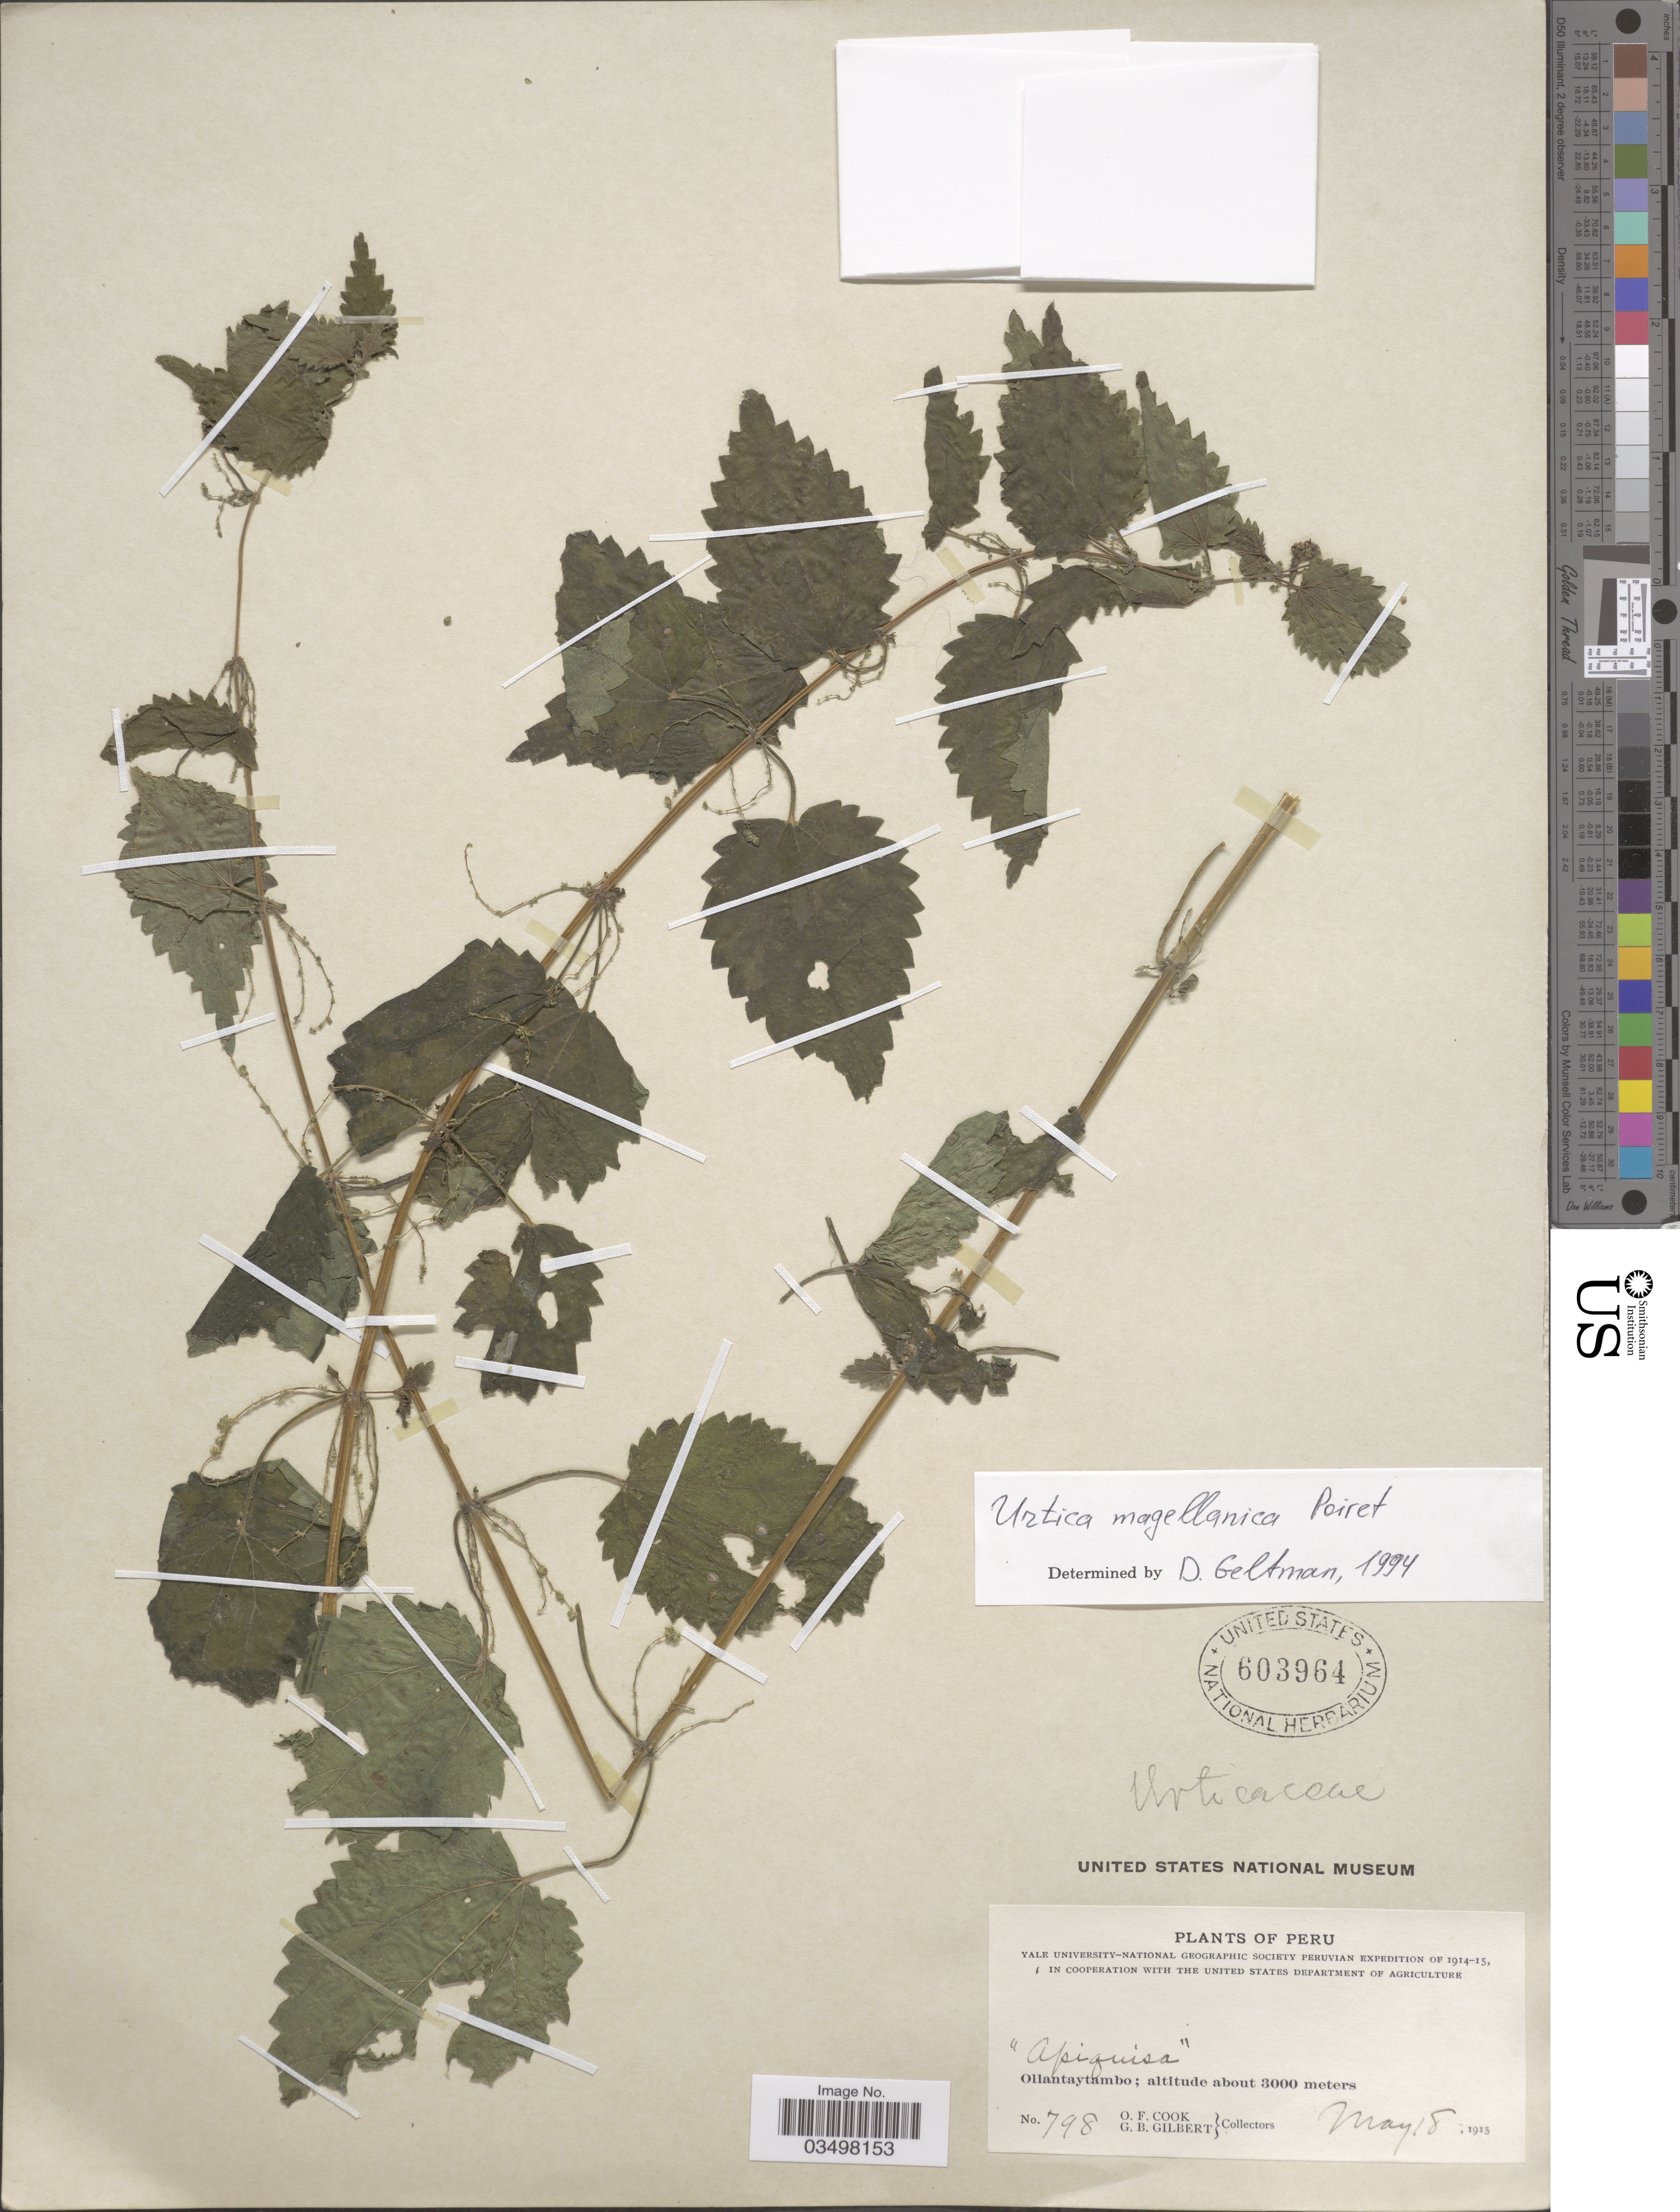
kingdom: Plantae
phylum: Tracheophyta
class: Magnoliopsida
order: Rosales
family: Urticaceae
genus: Urtica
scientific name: Urtica magellanica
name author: Juss. ex Poir.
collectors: O. F. Cook & G. B. Gilbert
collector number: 798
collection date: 1915-05-18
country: Peru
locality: Ollantaytambo.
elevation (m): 3000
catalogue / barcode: US 603964